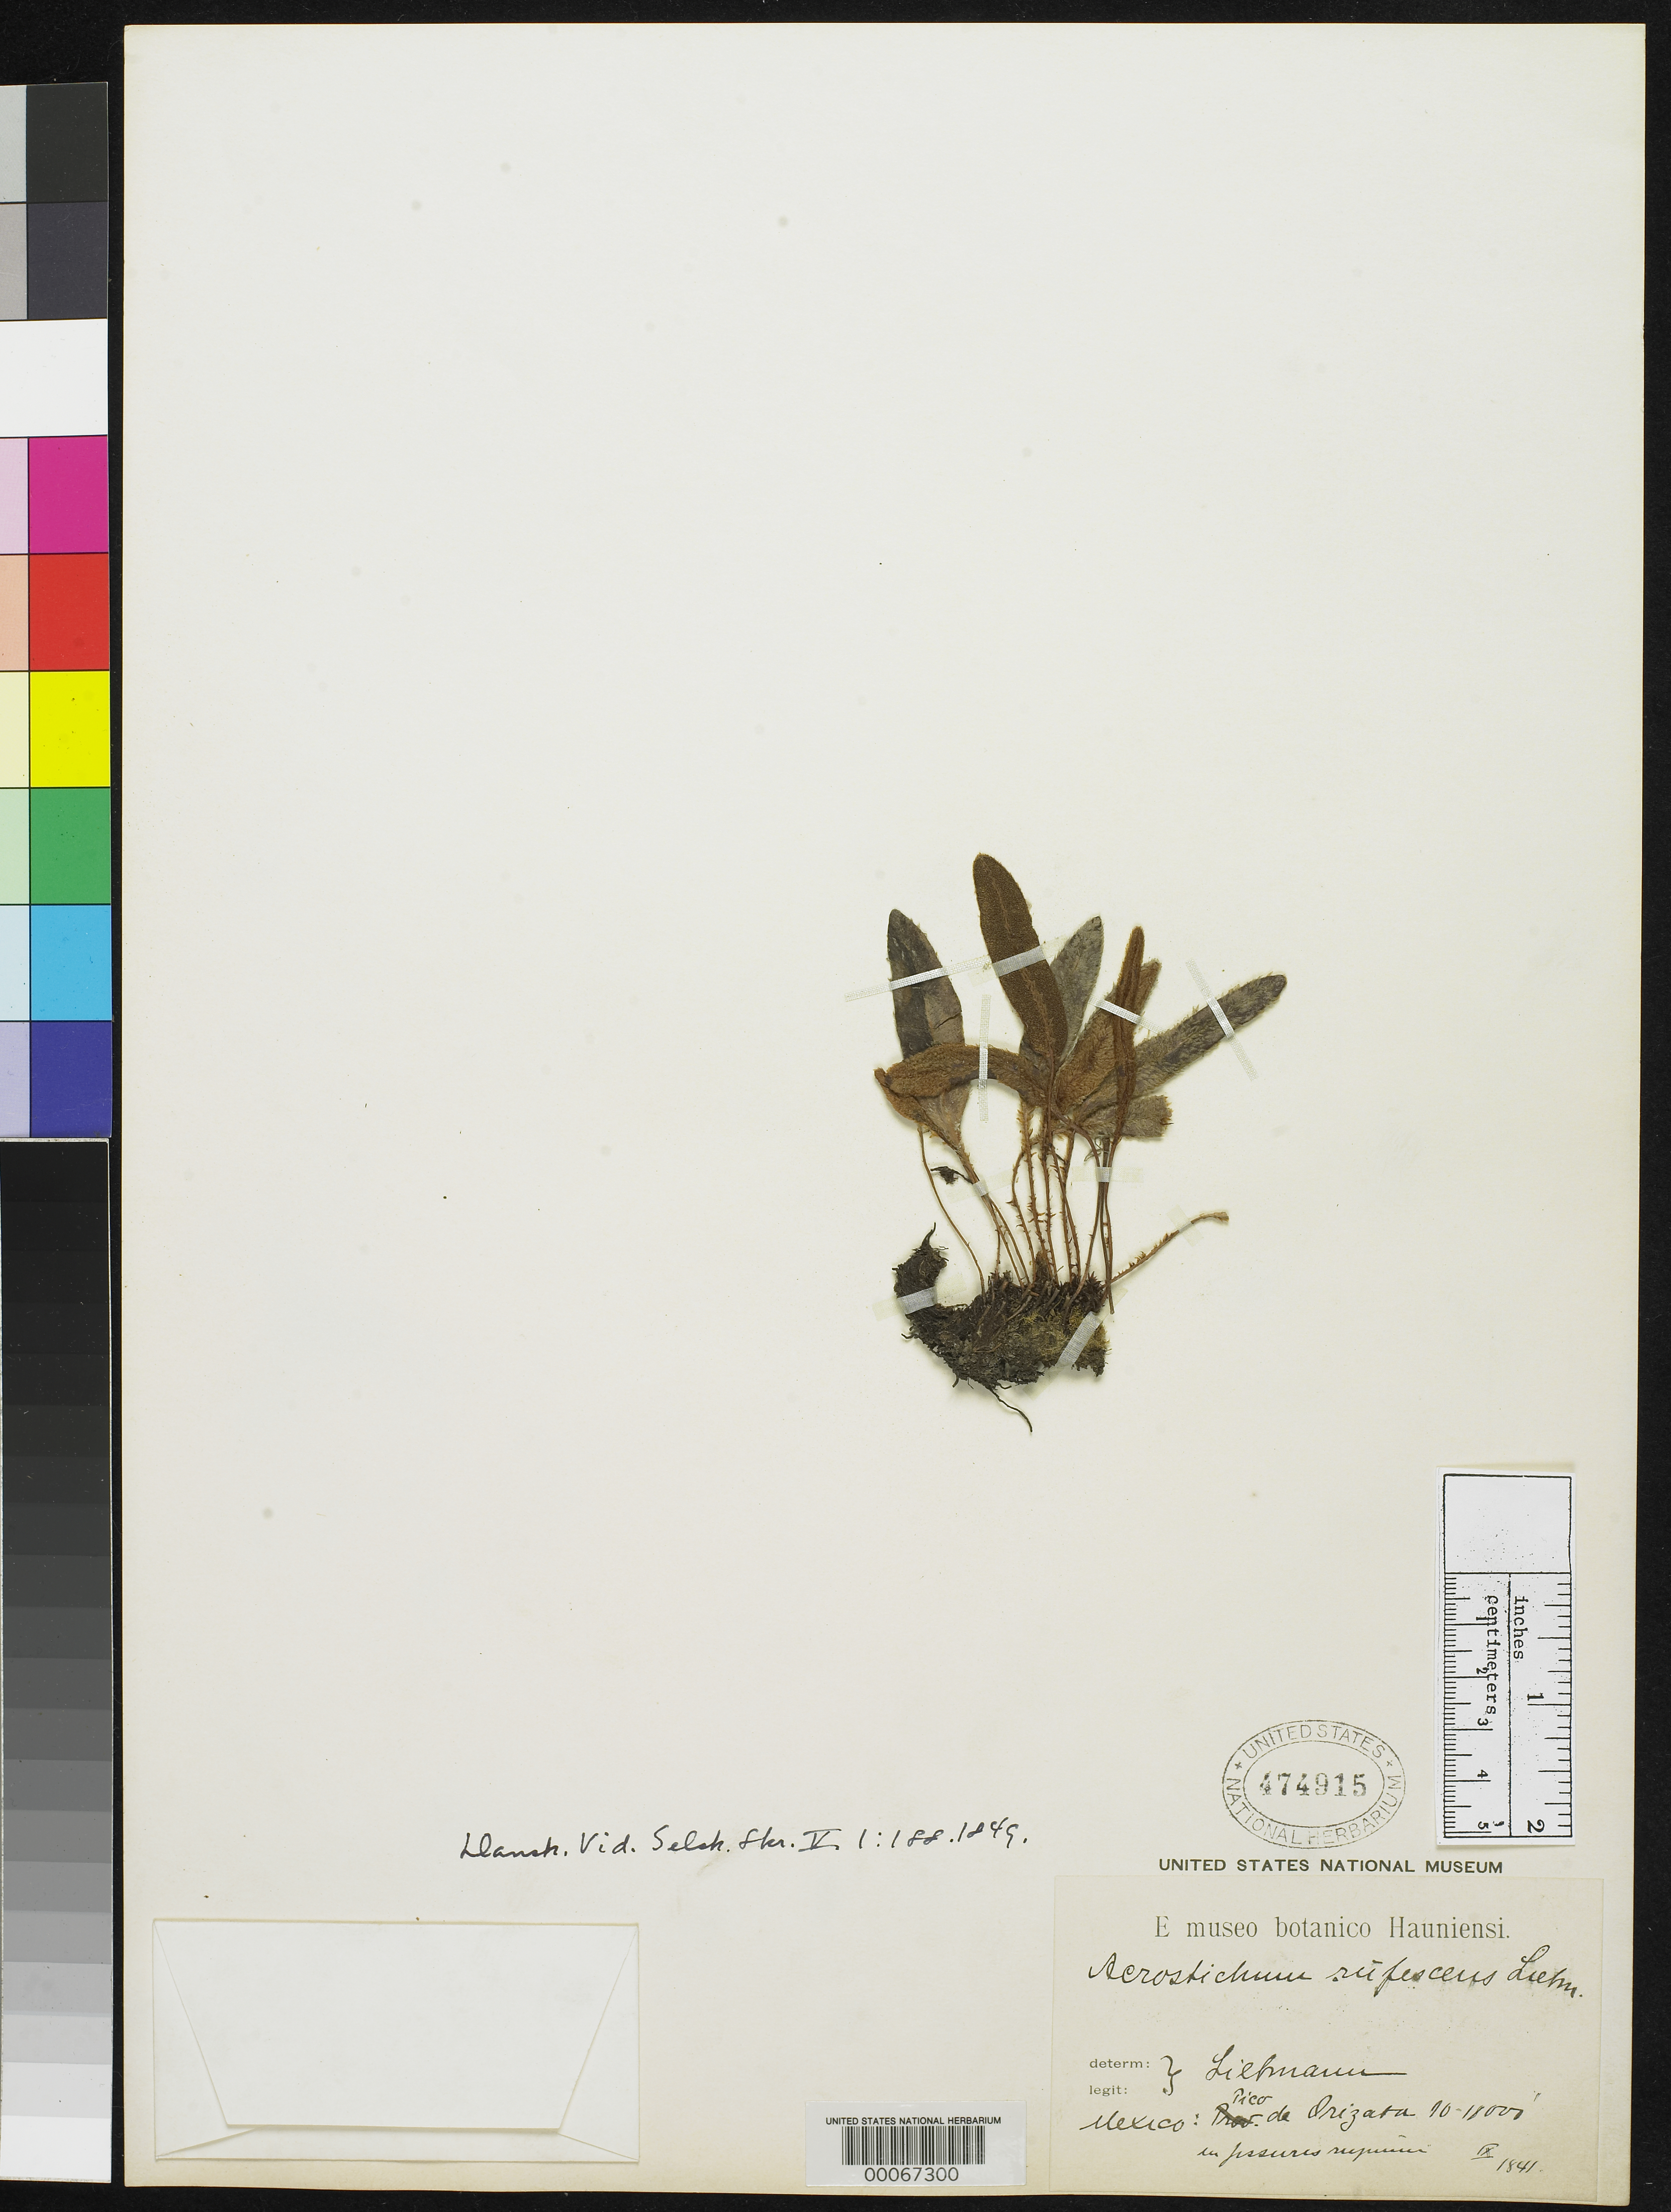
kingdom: Plantae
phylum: Tracheophyta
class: Polypodiopsida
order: Polypodiales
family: Pteridaceae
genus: Acrostichum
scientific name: Acrostichum rufescens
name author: Liebm.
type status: Type Collection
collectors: F. M. Liebmann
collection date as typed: Sep 1841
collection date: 1841-09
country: Mexico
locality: E of Monserrat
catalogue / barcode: US 474915